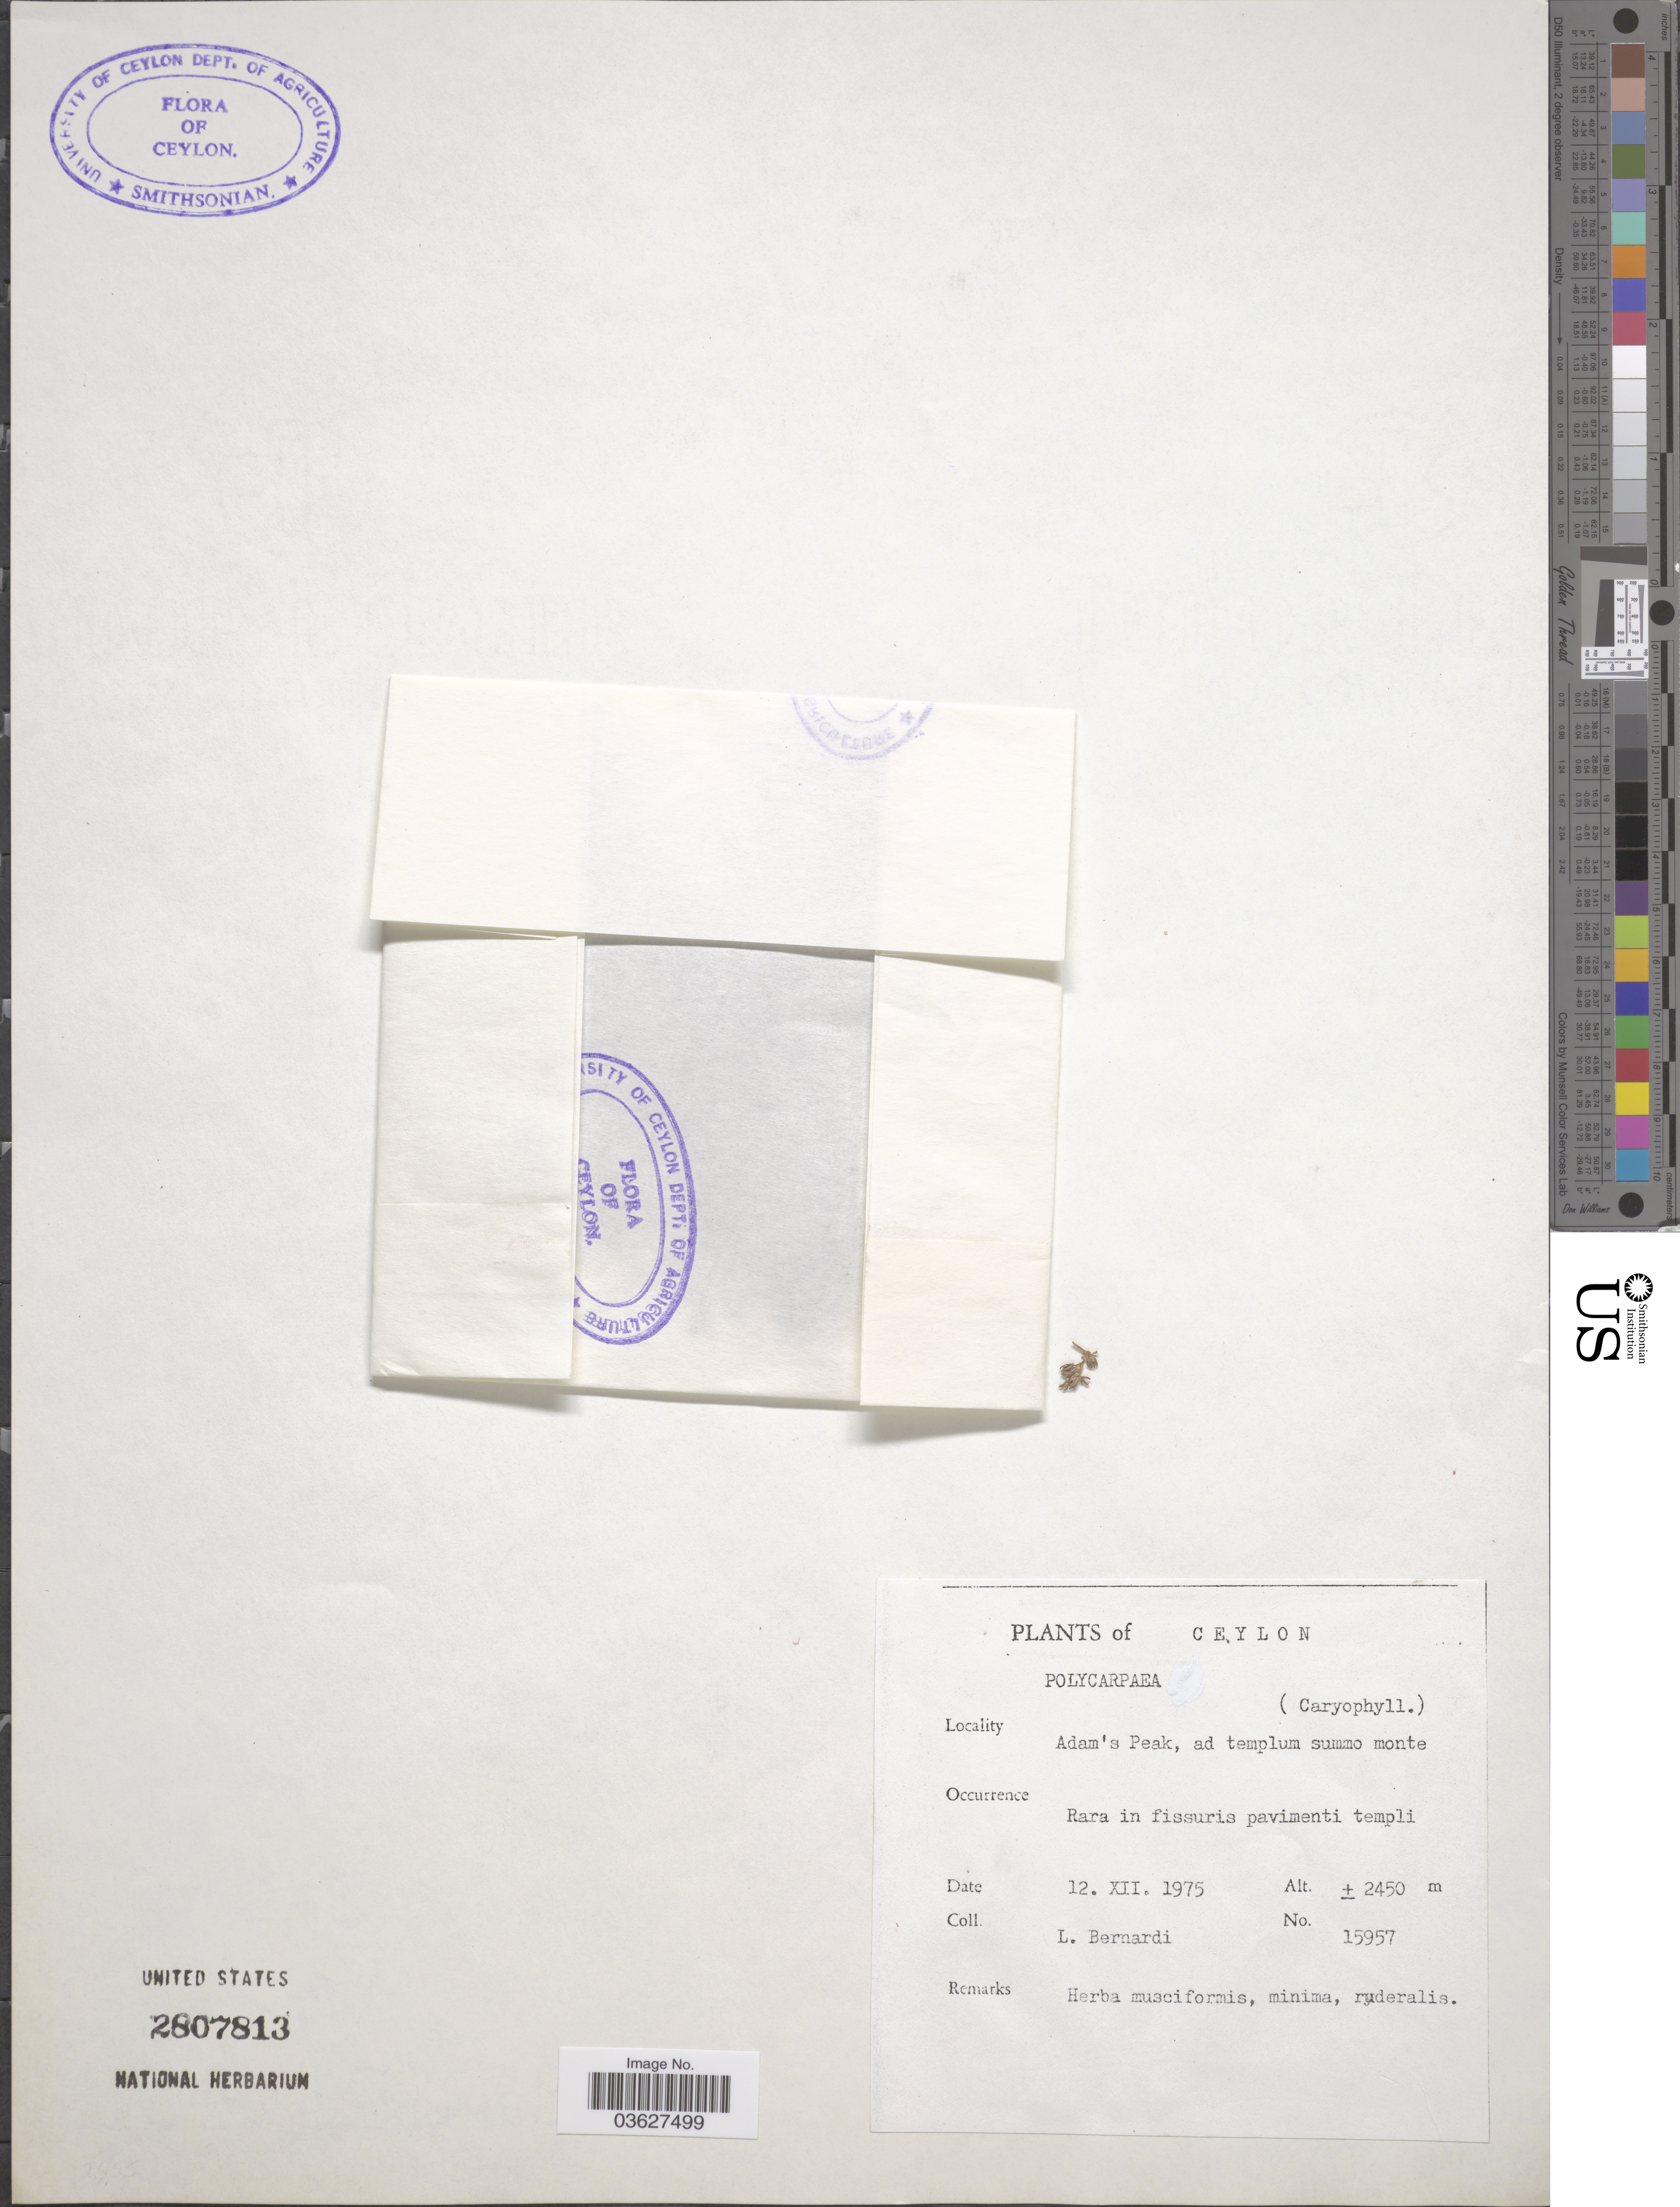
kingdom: Plantae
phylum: Tracheophyta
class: Magnoliopsida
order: Caryophyllales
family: Caryophyllaceae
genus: Polycarpaea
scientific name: Polycarpaea sp.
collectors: L. Bernardi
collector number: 15957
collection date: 1975-12-12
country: Sri Lanka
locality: Ceylon. Adam's Peak, ad templum summo monte.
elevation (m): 2450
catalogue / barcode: US 2807813